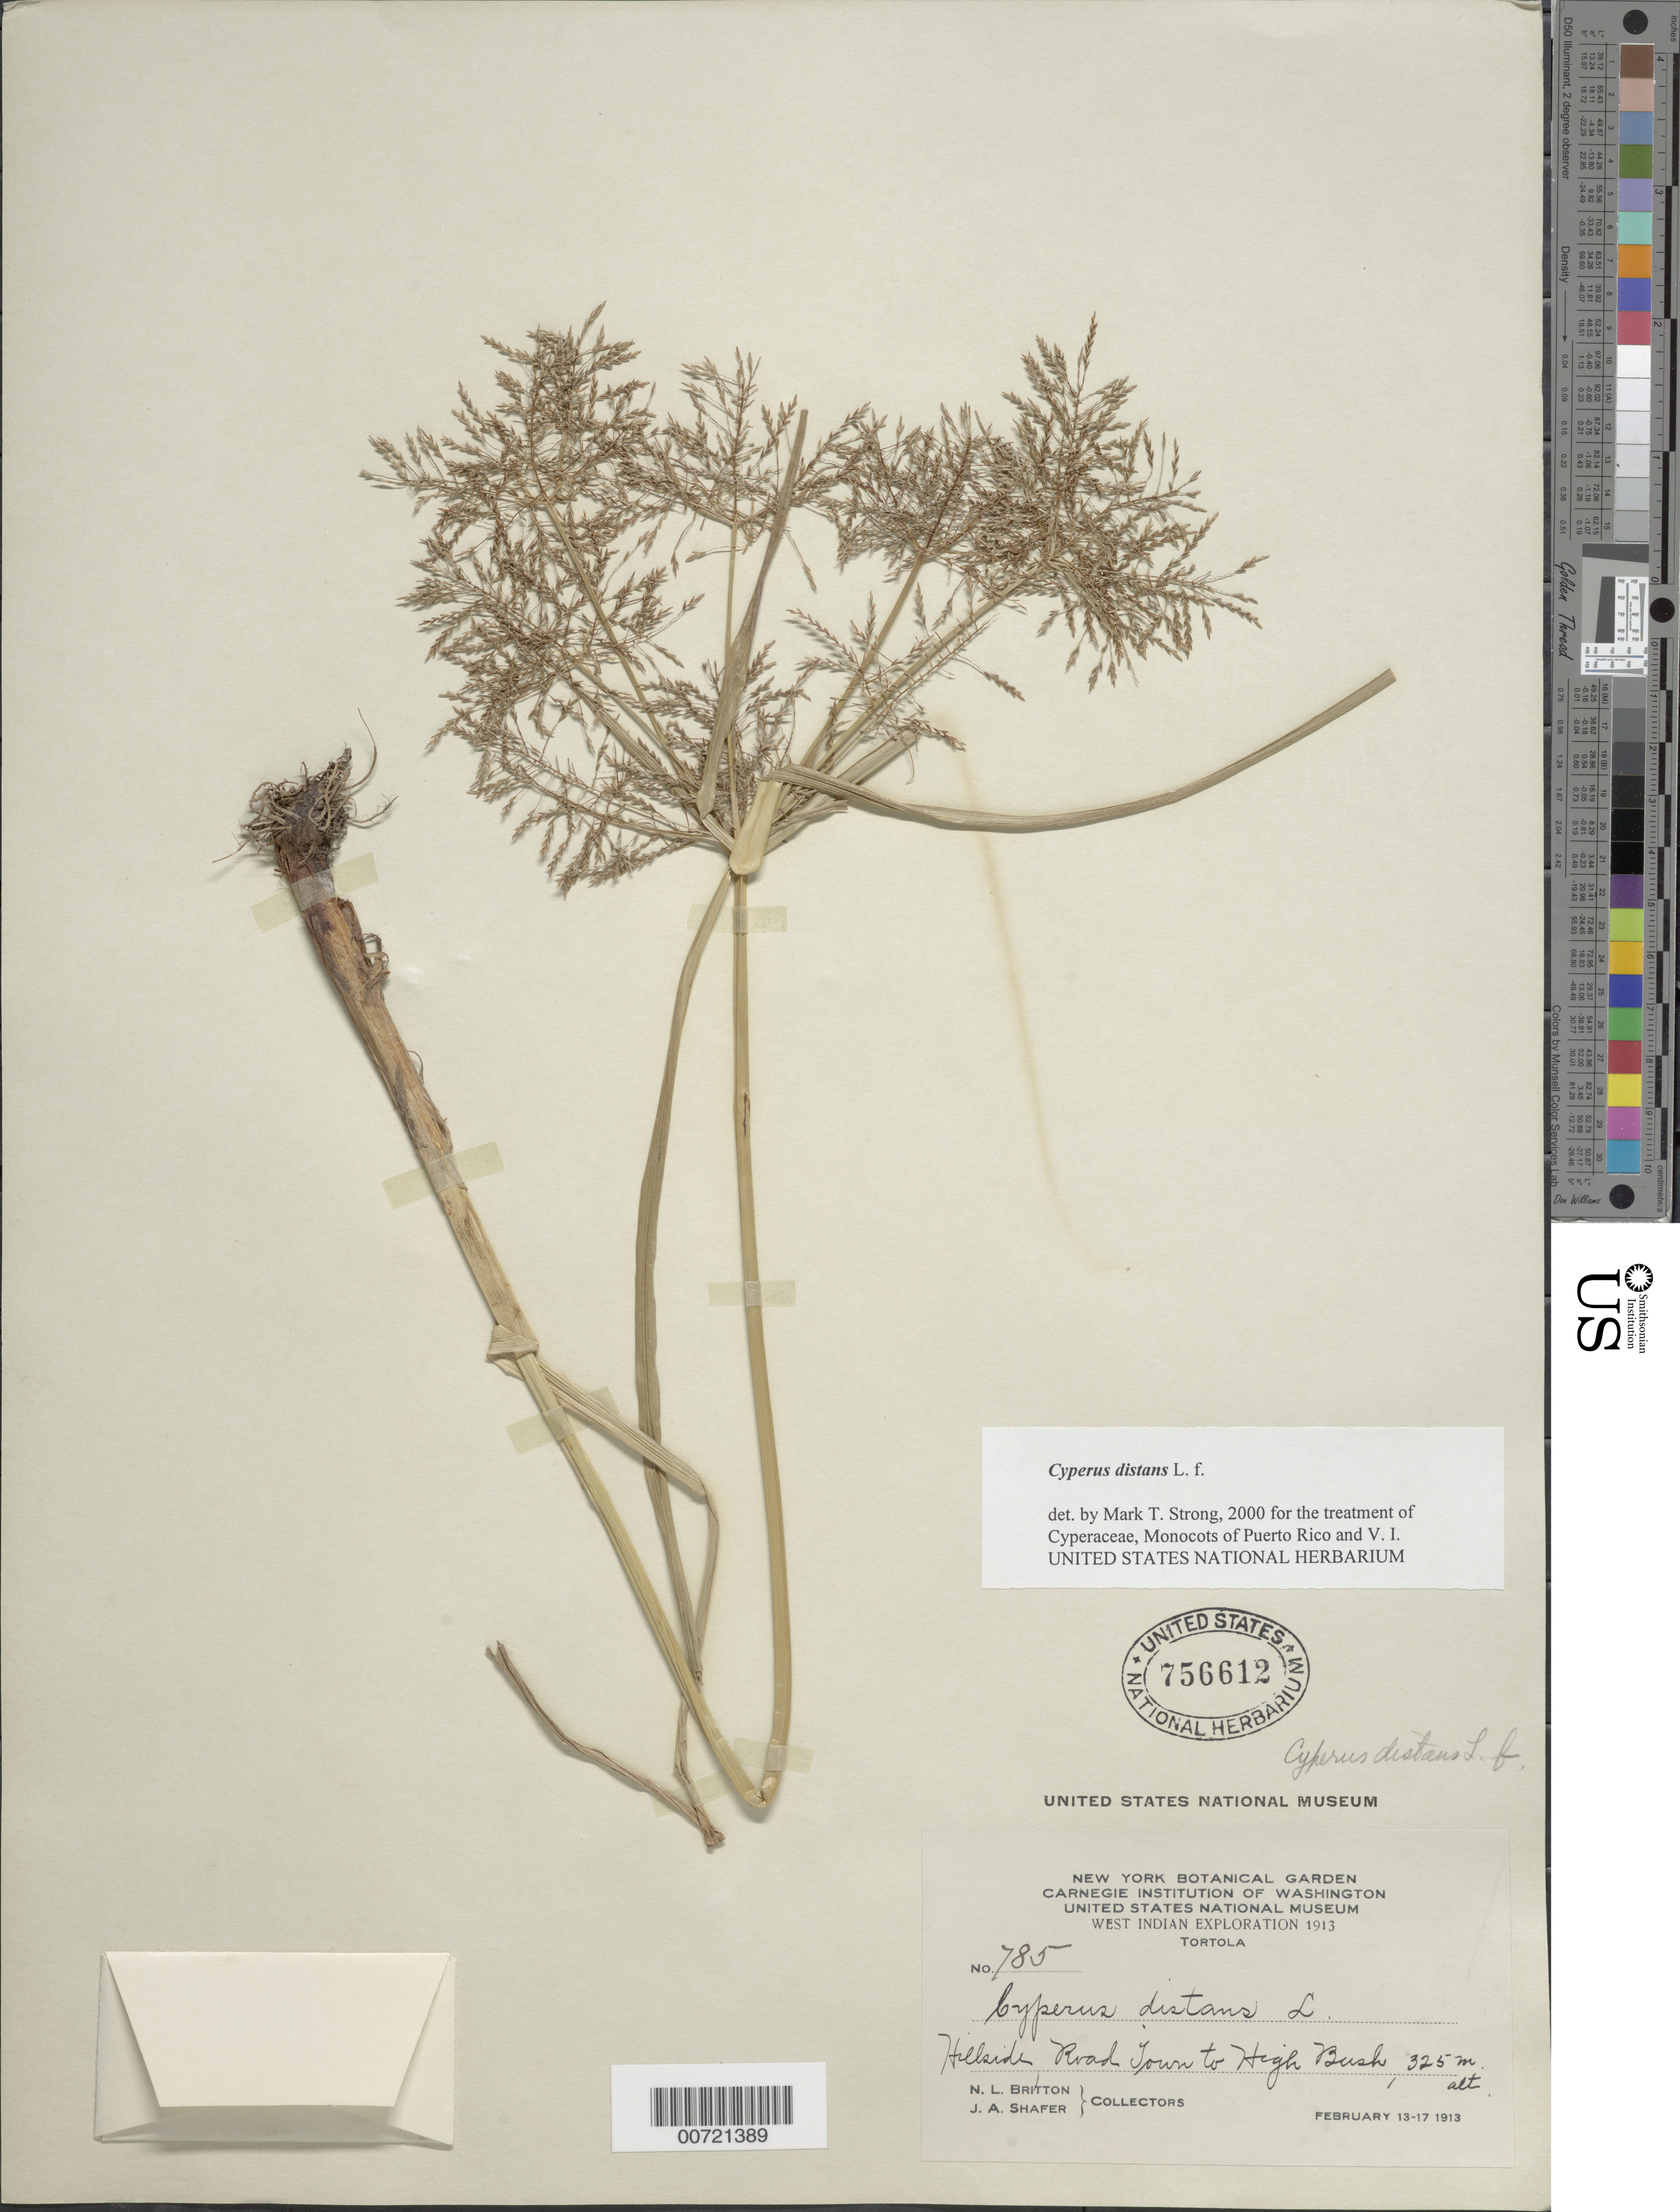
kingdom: Plantae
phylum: Tracheophyta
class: Liliopsida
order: Poales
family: Cyperaceae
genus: Cyperus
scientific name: Cyperus distans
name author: L. f.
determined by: Strong, M. T., (US), Smithsonian Institution - National Museum of Natural History (UNITED STATES)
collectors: N. Britton & J. A. Shafer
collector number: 785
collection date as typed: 13 Feb 1913 to 17 Feb 1913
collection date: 1913-02-13/1913-02-17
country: British Virgin Islands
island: Tortola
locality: Tortola: Road Town to High Bush.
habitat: Hillside.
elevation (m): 325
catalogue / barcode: US 756612